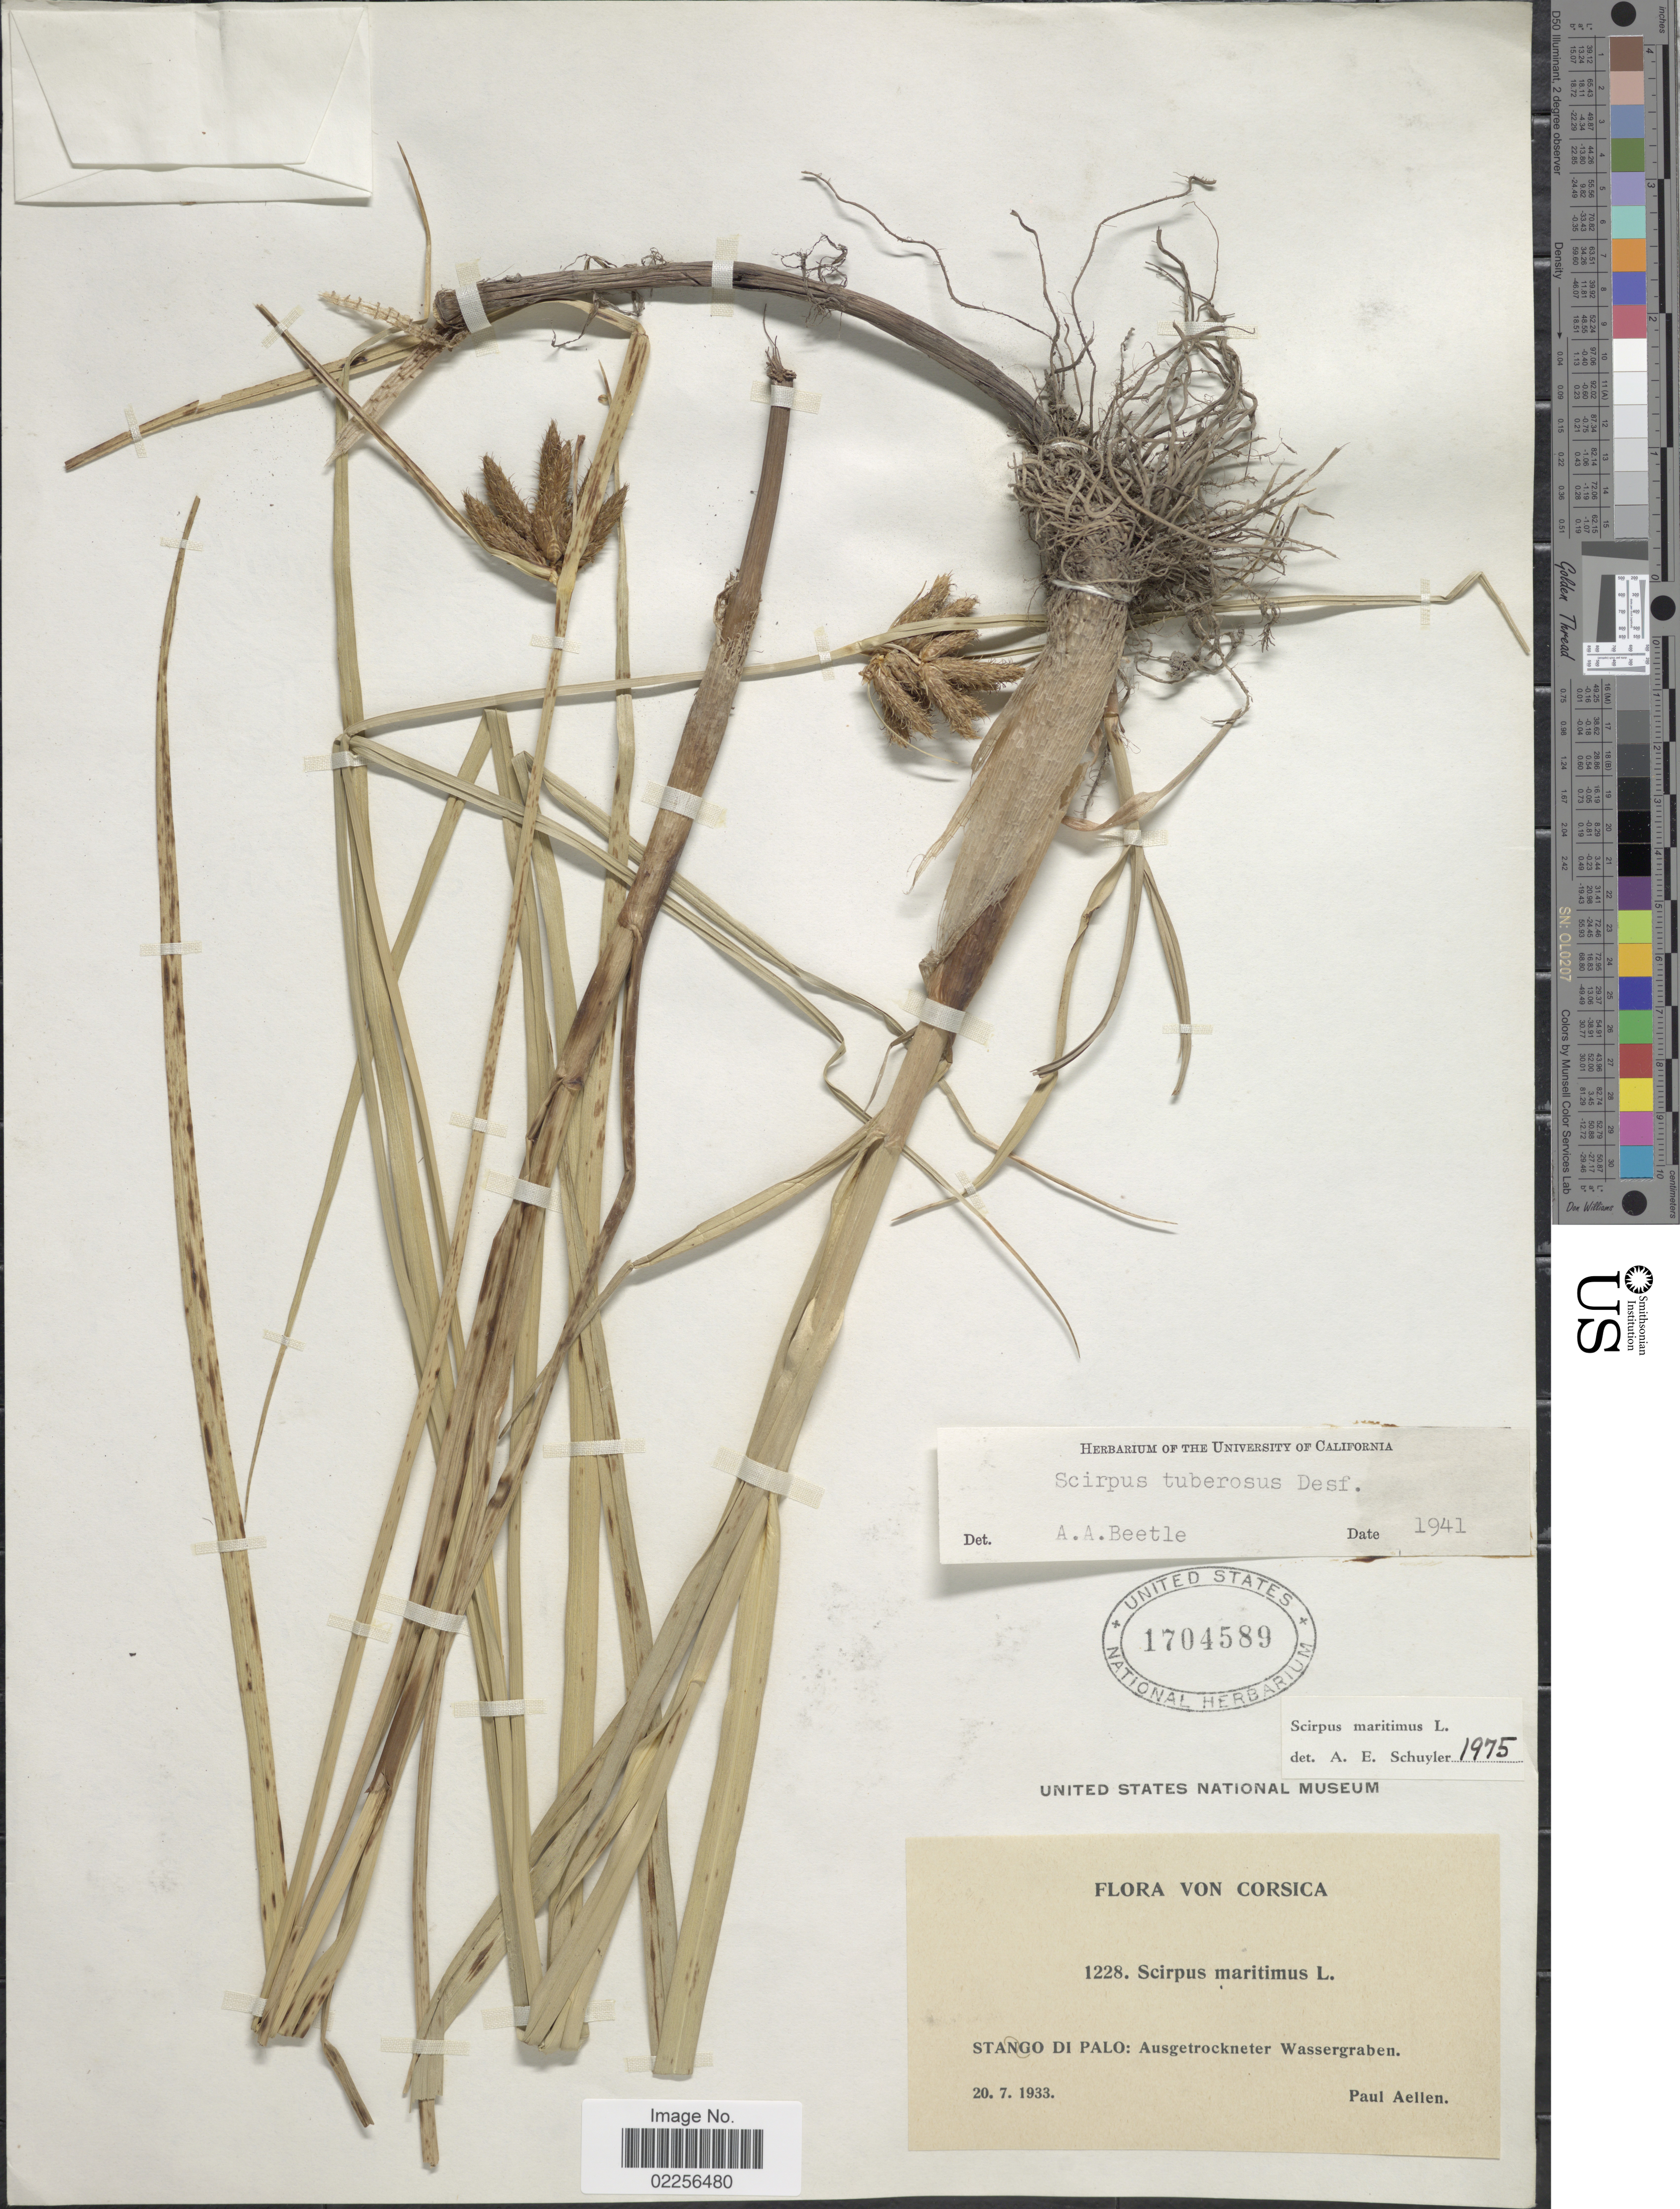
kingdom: Plantae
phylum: Tracheophyta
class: Liliopsida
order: Poales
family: Cyperaceae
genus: Bolboschoenus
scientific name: Bolboschoenus glaucus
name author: (Lam.) S.G. Sm.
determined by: Strong, Mark T., (BOT), Smithsonian Institution - National Museum of Natural History (UNITED STATES)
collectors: P. Aellen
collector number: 1228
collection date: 1933-07-20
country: France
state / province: Corsica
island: Corse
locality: Stango di Palo, Ausgetrockneter Wassergraben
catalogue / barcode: US 1704589